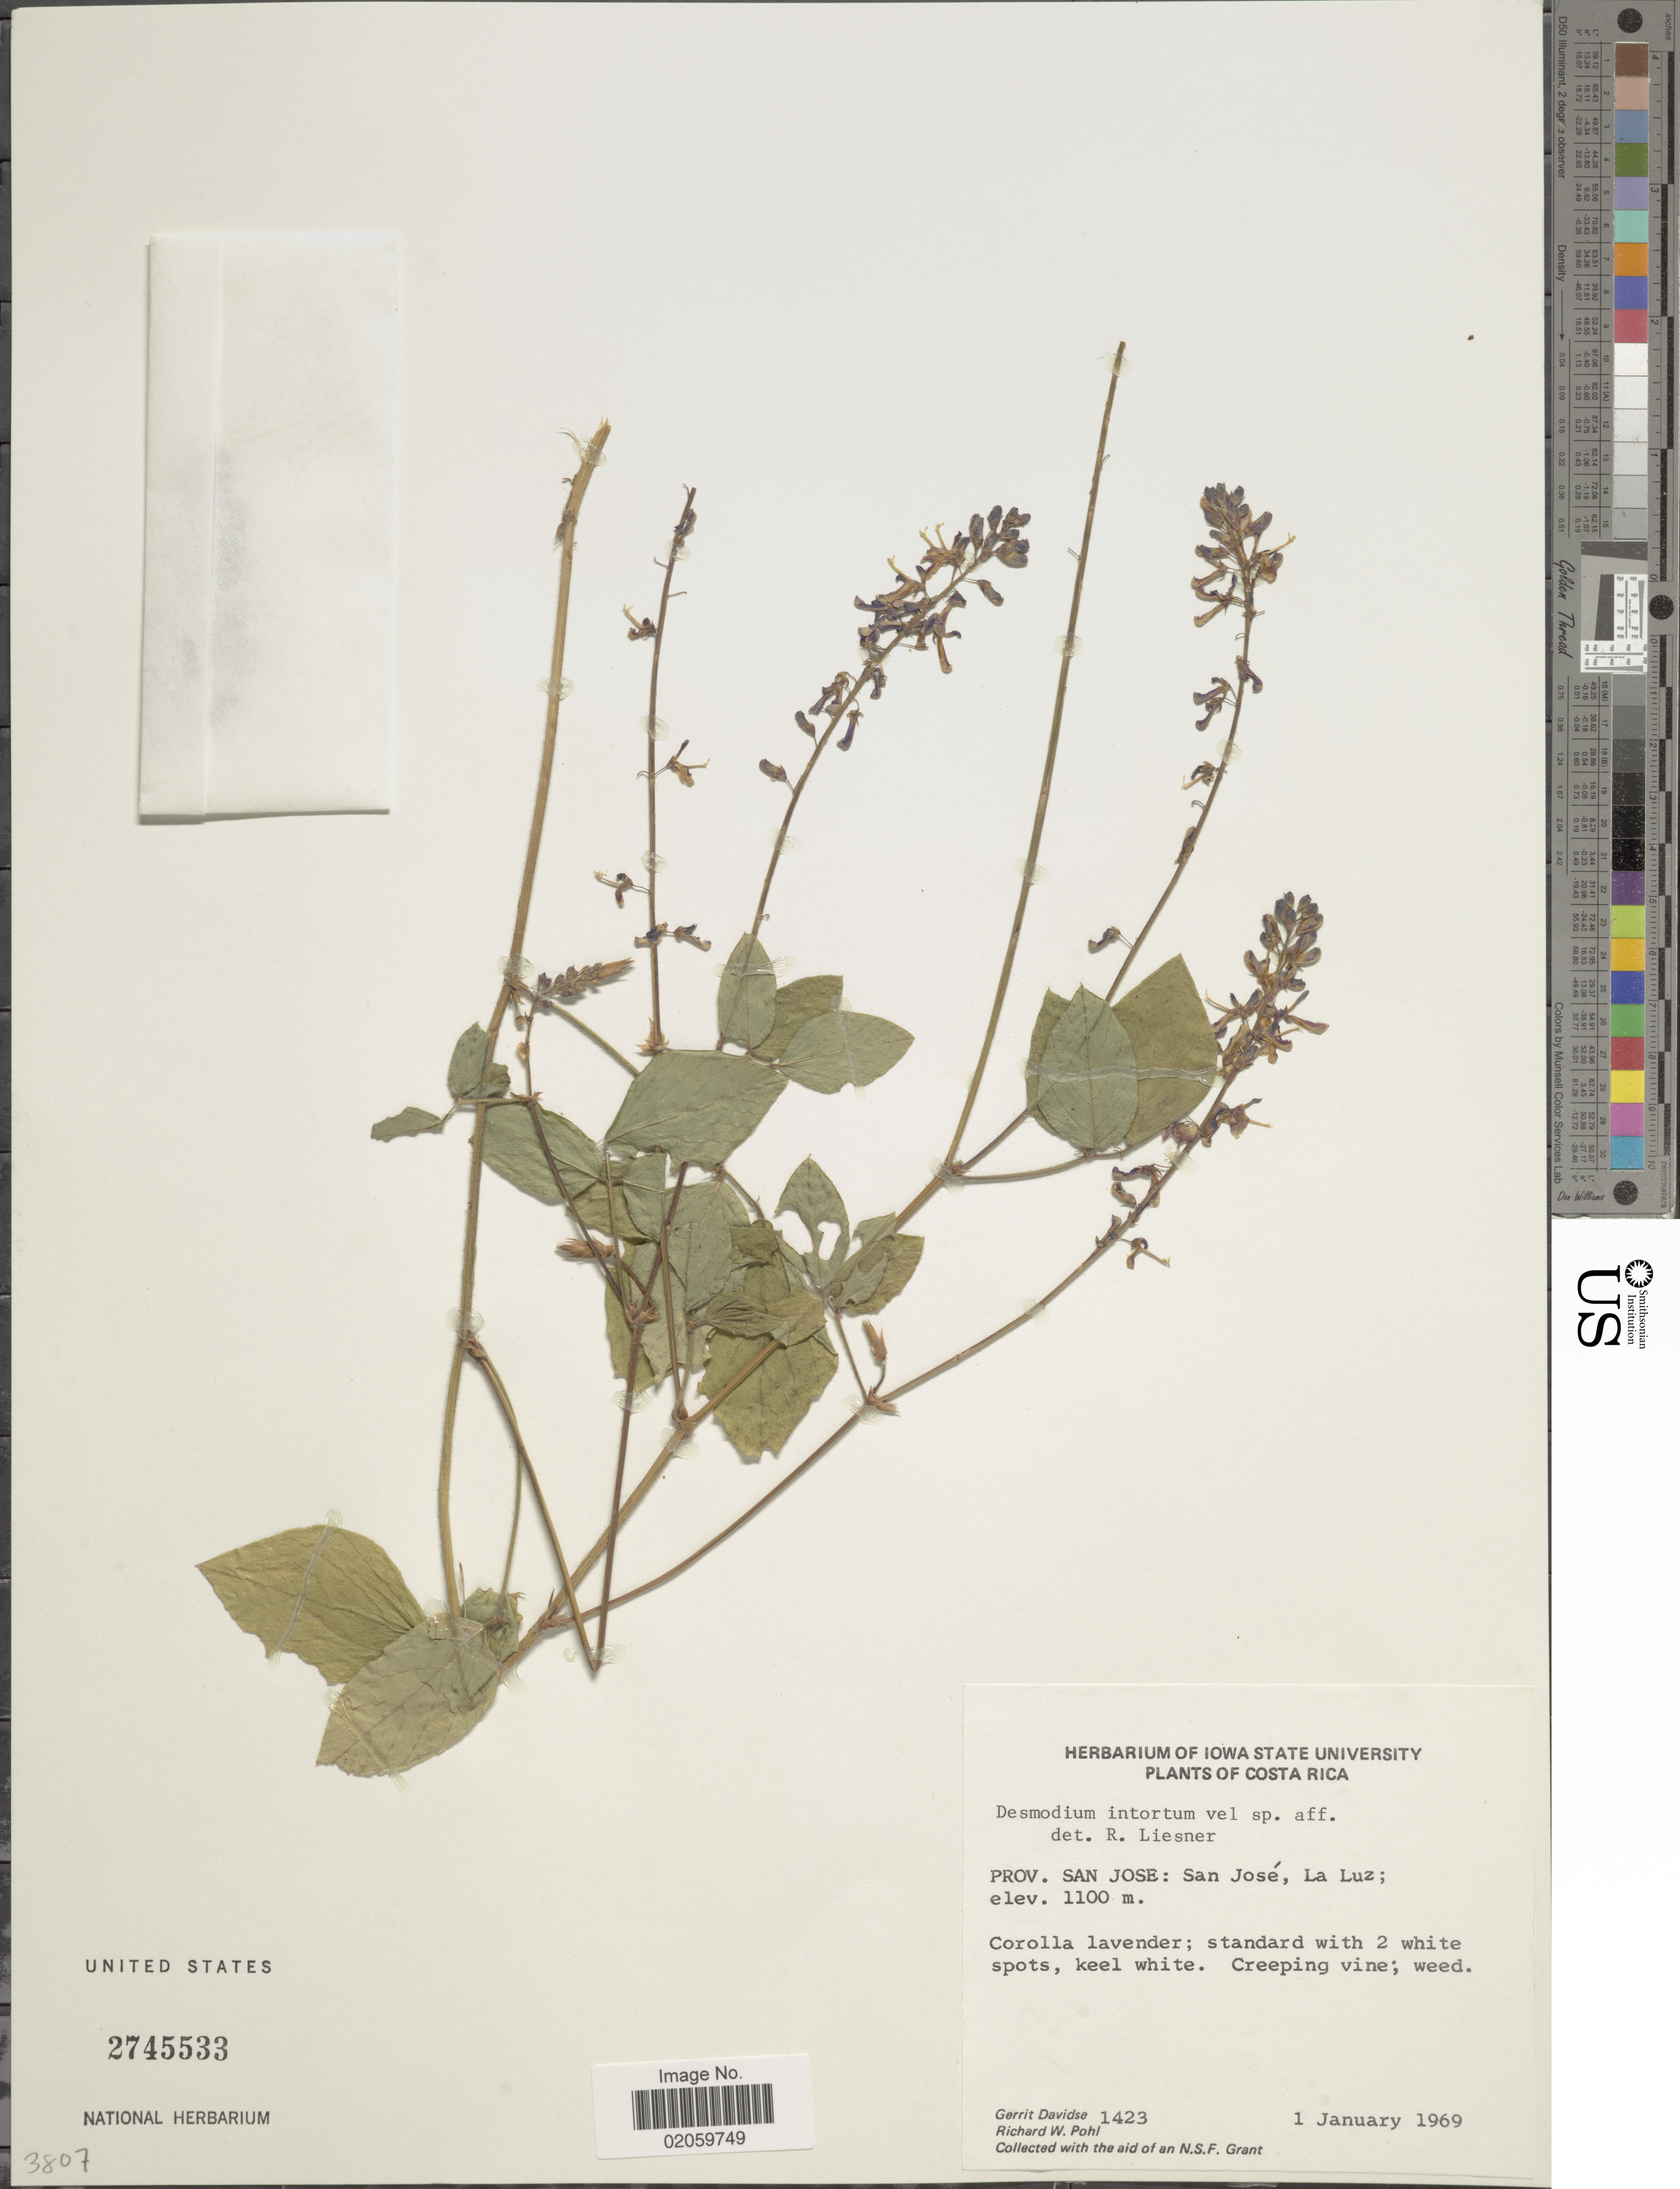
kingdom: Plantae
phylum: Tracheophyta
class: Magnoliopsida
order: Fabales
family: Fabaceae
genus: Desmodium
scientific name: Desmodium intortum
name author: (Mill.) Urb.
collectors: G. Davidse & R. W. Pohl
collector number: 1423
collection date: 1969-01-01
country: Costa Rica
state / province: San José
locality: San Jose, La Luz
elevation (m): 1100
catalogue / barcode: US 2745533